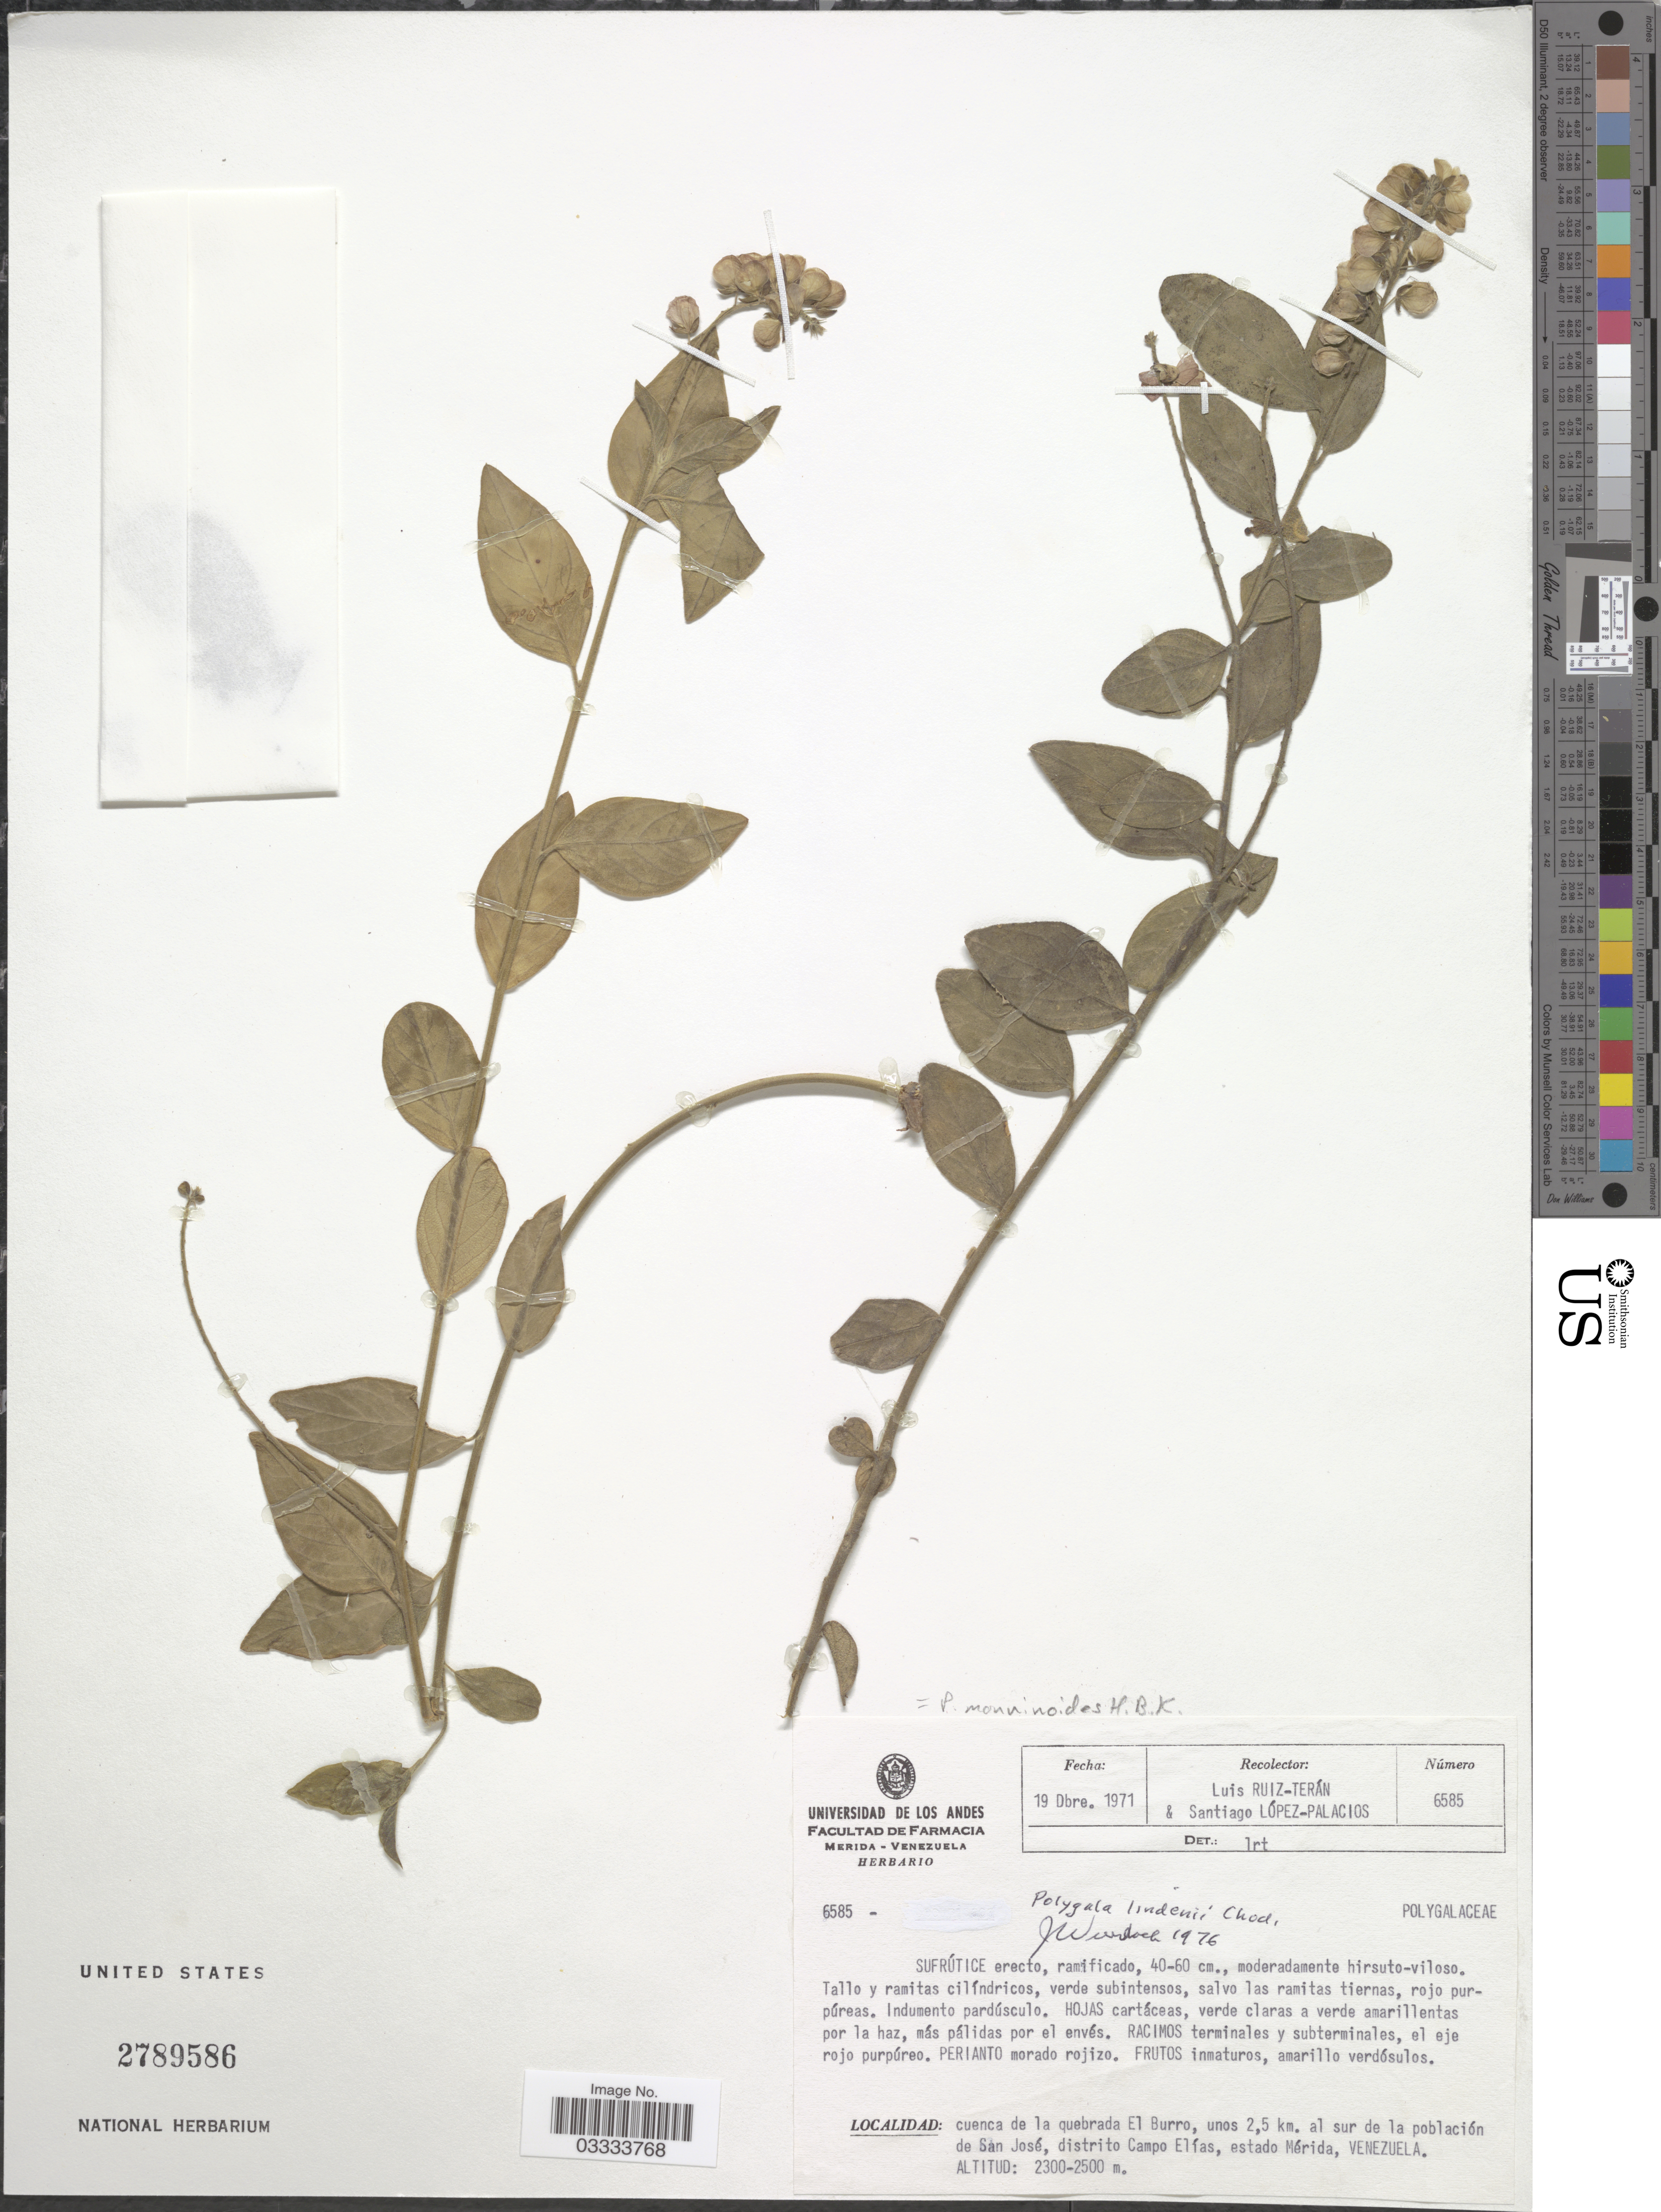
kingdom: Plantae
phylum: Tracheophyta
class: Magnoliopsida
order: Fabales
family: Polygalaceae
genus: Asemeia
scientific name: Asemeia monninoides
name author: (Kunth) J.F.B. Pastore & J.R. Abbott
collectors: L. E. Ruíz-Terán & S. López-Palacios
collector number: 6585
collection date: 1971-12-19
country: Venezuela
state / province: Mérida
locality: Cuenca de la quebrada El Burro, unos 2.5 km. al sur de la población de San José, distrito Campo Elías.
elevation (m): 2300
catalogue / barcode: US 2789586